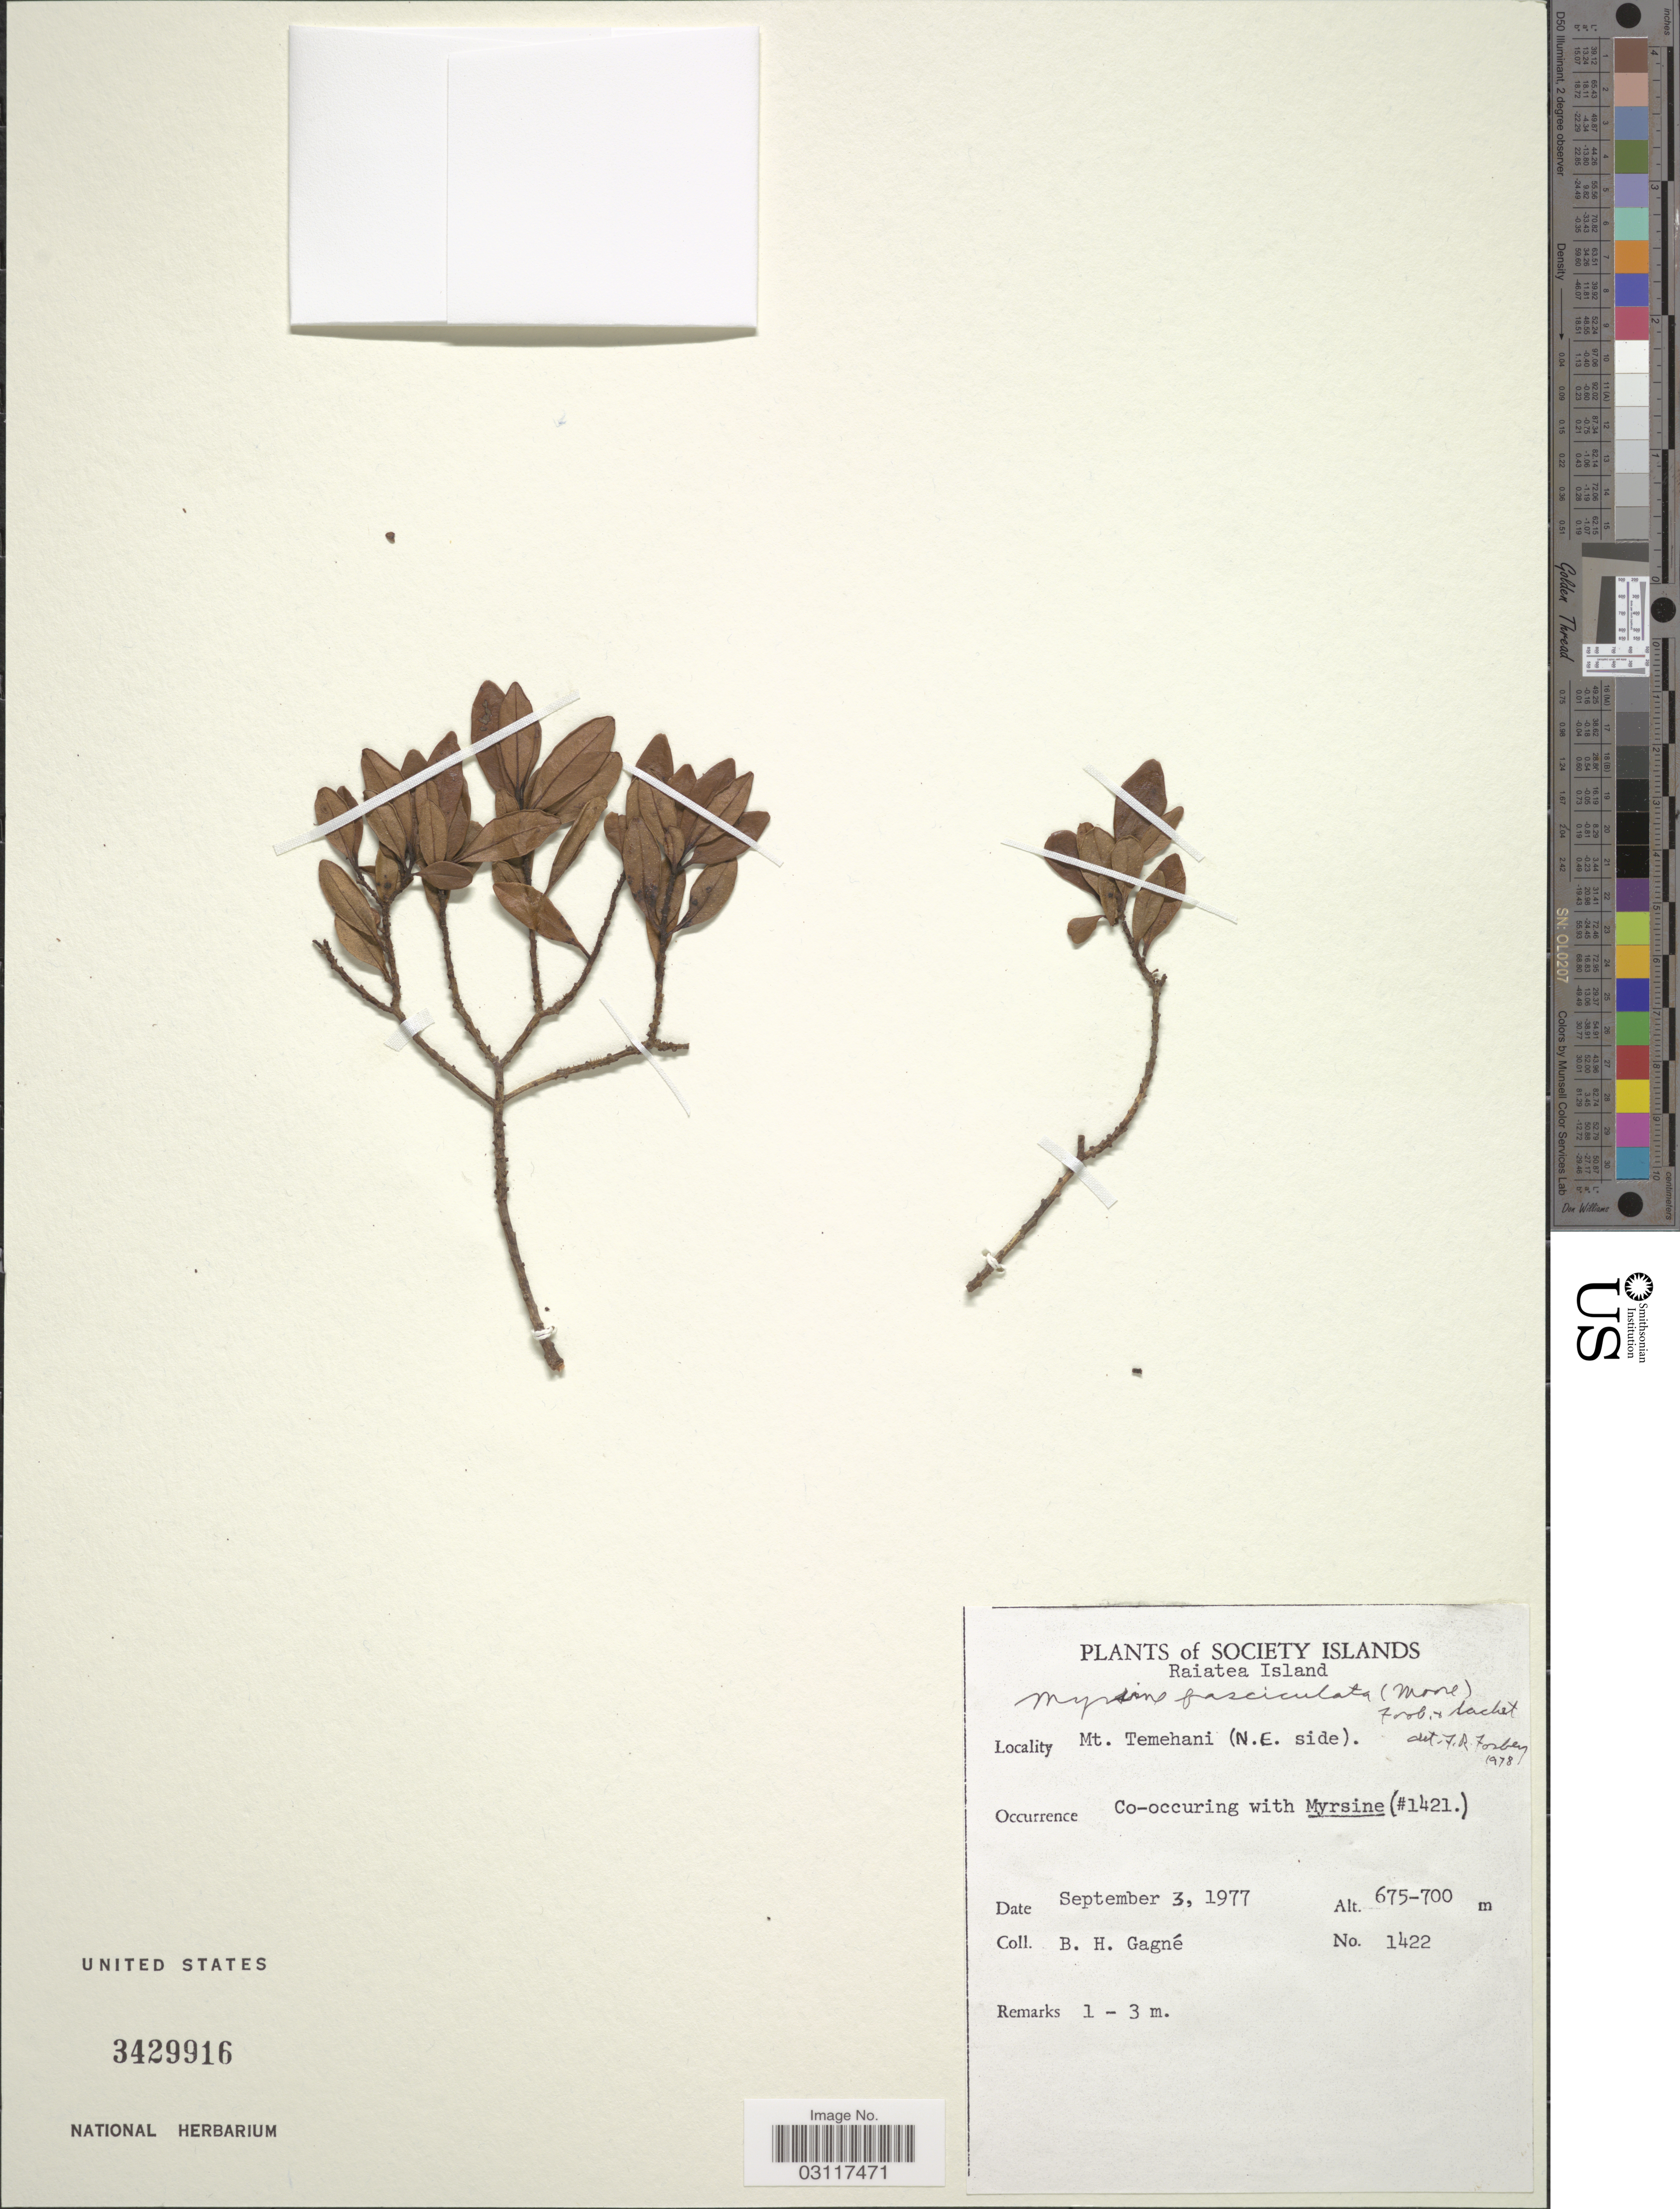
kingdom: Plantae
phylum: Tracheophyta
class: Magnoliopsida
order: Ericales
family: Primulaceae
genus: Myrsine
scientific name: Myrsine fasciculata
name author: (J.W. Moore) Fosberg & Sachet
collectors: B. H. Gagné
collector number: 1422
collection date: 1977-09-03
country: French Polynesia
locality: Society Islands, Raiatea Island, Mt. Temehani (N.E. side).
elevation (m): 675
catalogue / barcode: US 3429916